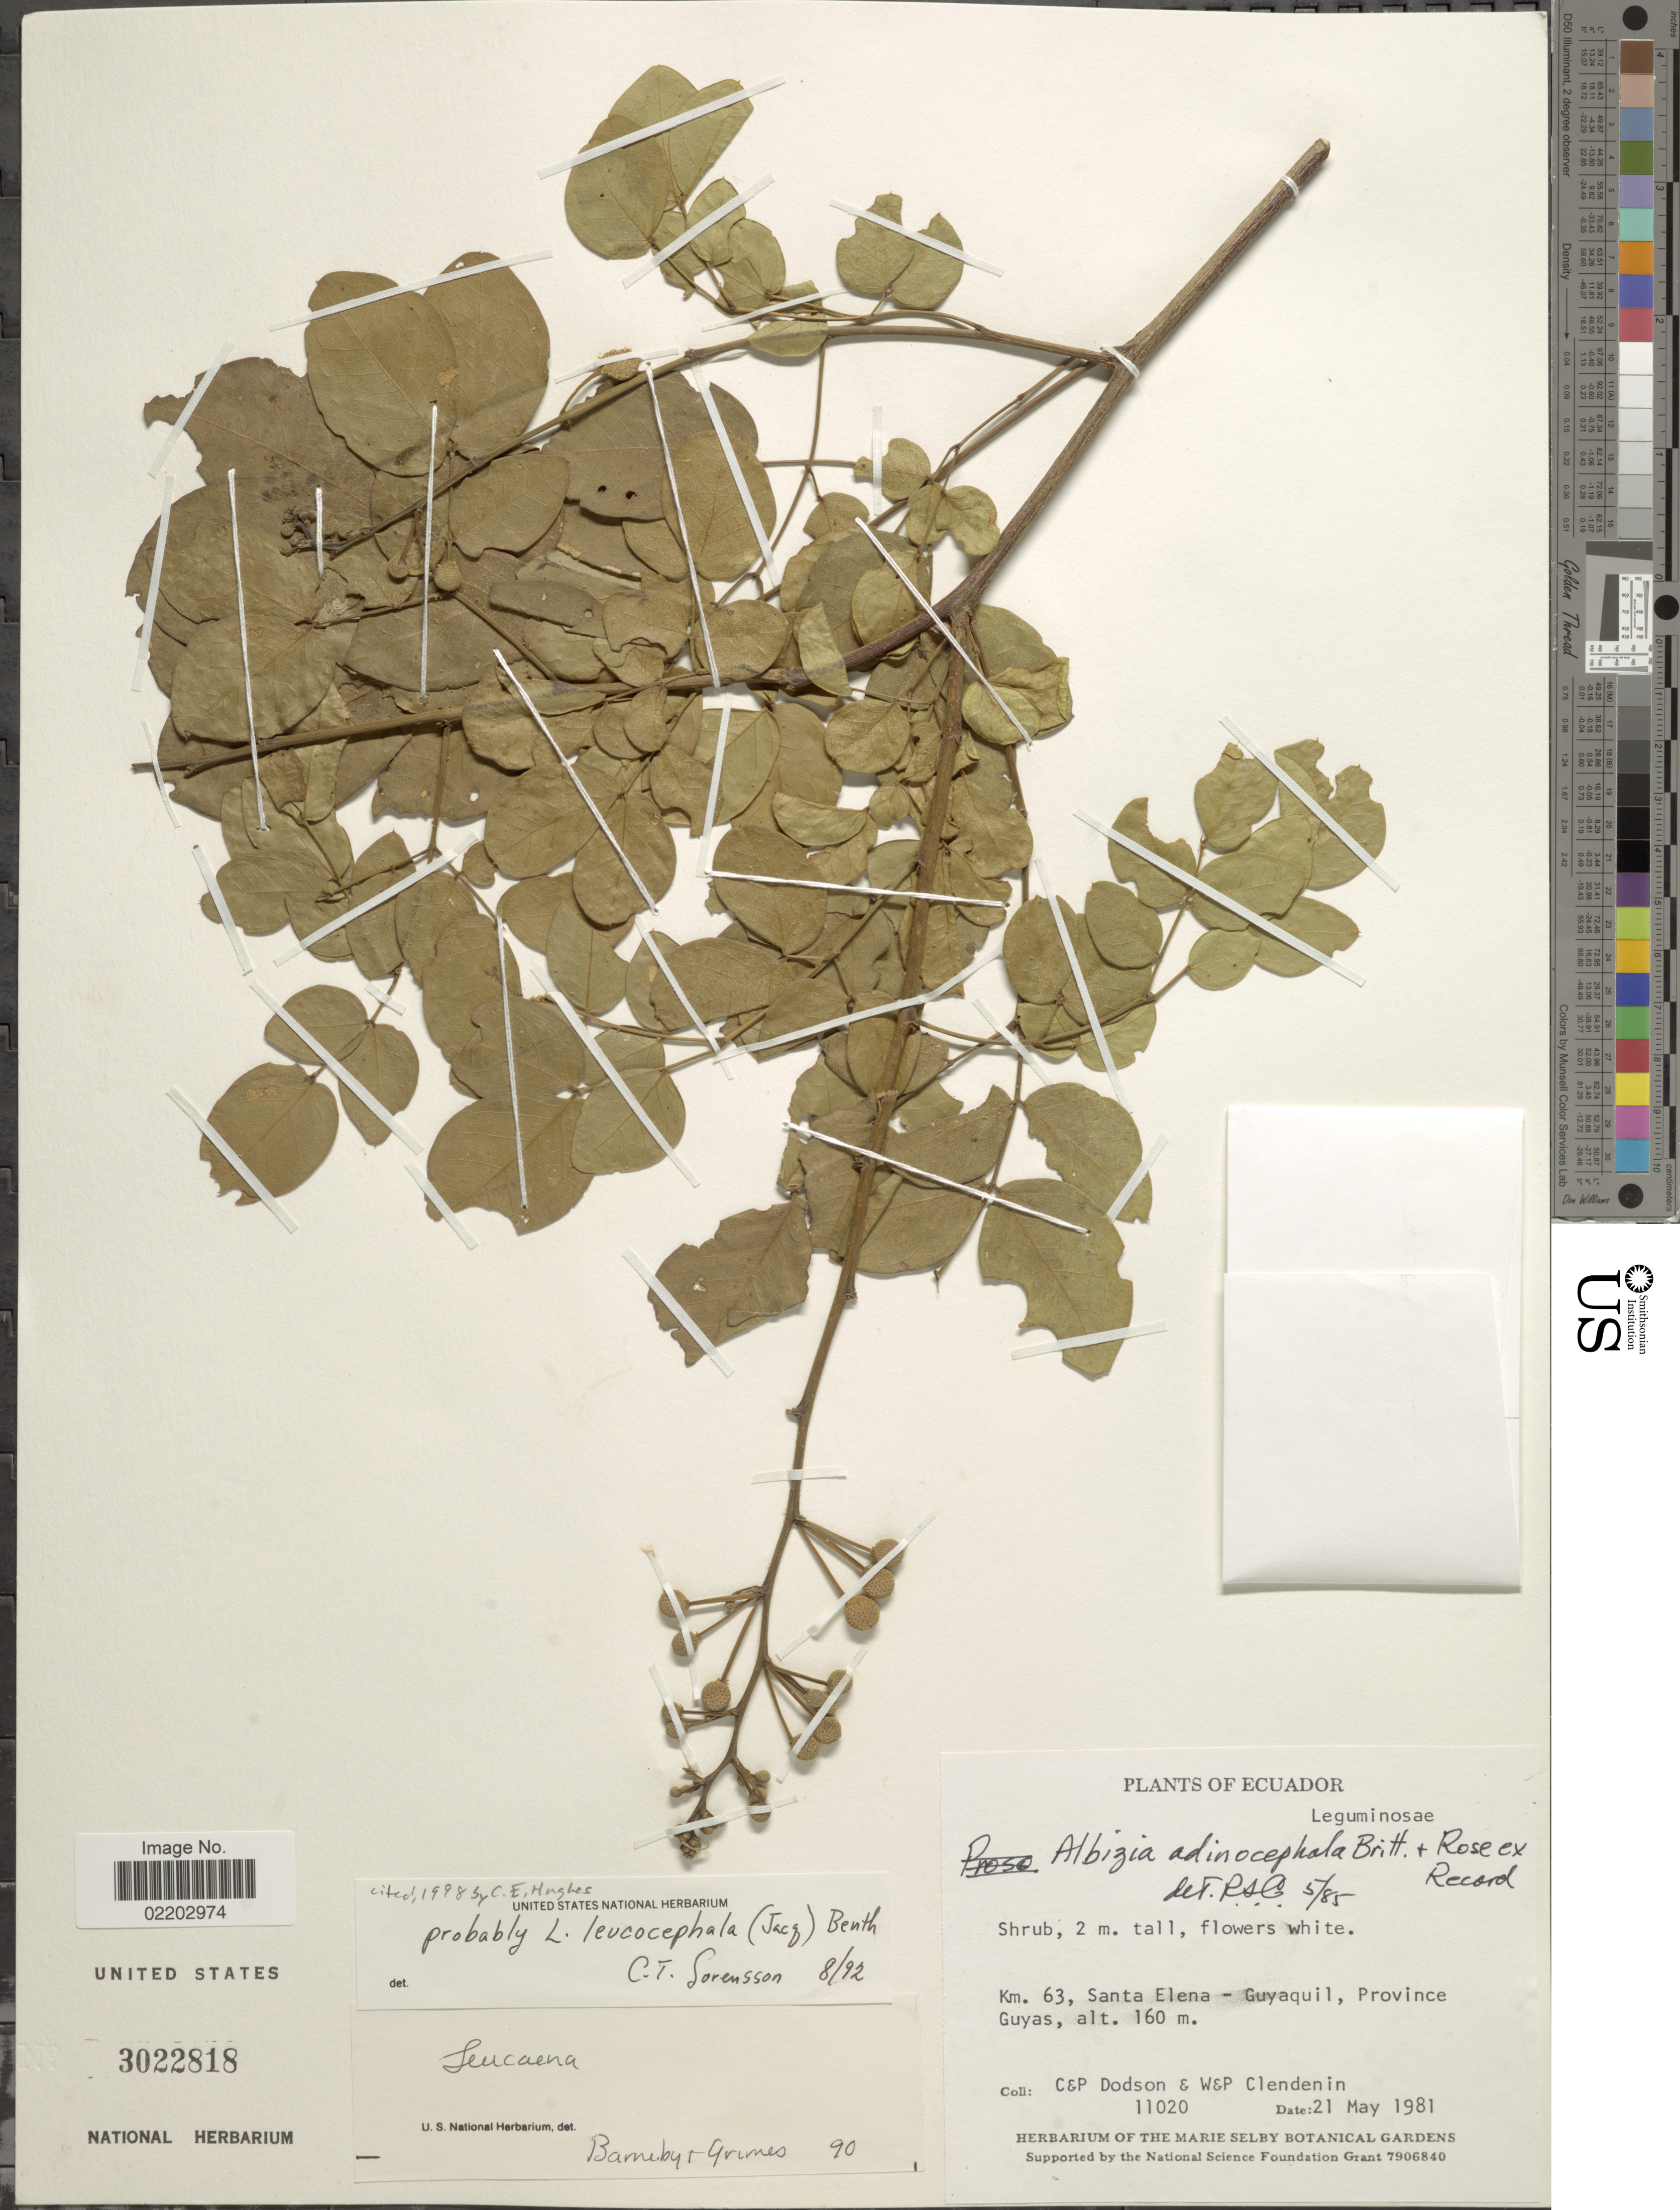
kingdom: Plantae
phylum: Tracheophyta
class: Magnoliopsida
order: Fabales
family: Fabaceae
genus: Leucaena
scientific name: Leucaena trichodes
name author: (Jacq.) Benth.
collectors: C. H. Dodson, P. Dodson, W. Clendenin & P. Clendenin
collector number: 11020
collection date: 1981-05-21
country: Ecuador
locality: Km. 63, Santa Elena - Guyaquil, Province Guyas.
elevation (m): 160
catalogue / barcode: US 3022818